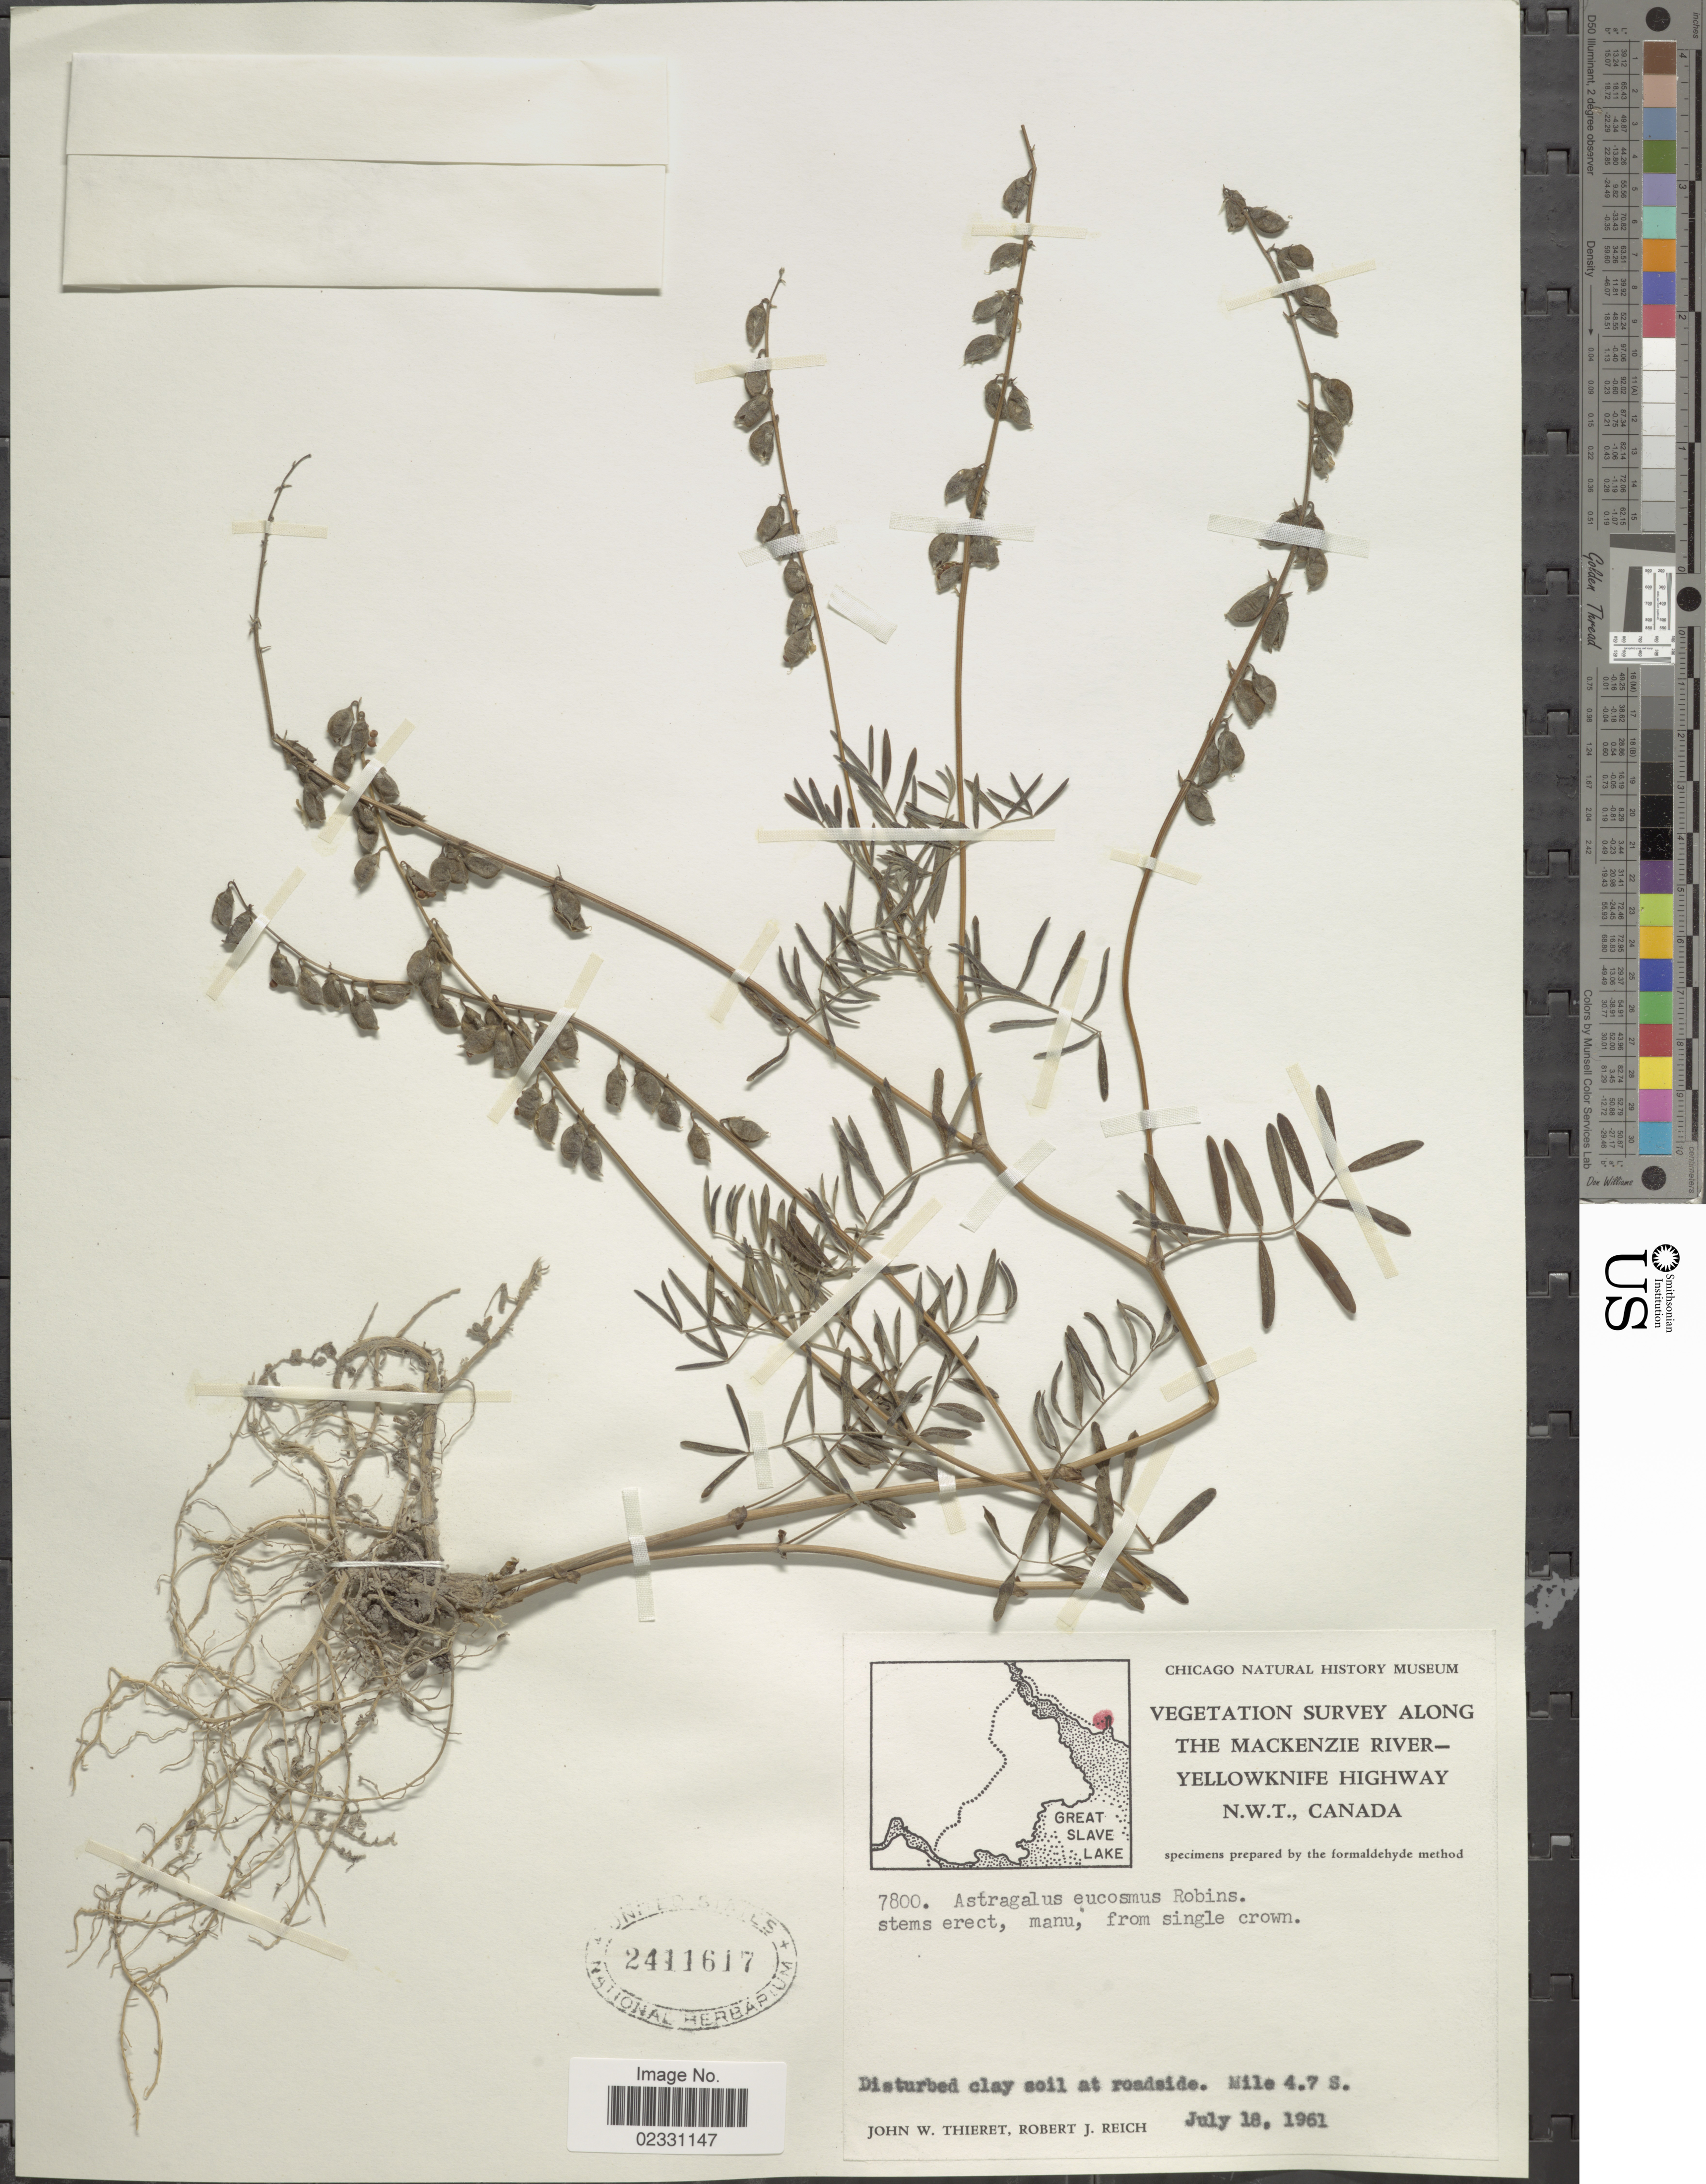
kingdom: Plantae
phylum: Tracheophyta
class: Magnoliopsida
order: Fabales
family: Fabaceae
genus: Astragalus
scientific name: Astragalus eucosmus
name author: B.L. Rob.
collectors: J. W. Thieret & R. Reich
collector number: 7800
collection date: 1961-07-18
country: Canada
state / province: Northwest Territories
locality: MacKenzie River-Yellowknife Highway. Mile 4.7 S.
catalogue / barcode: US 2411617